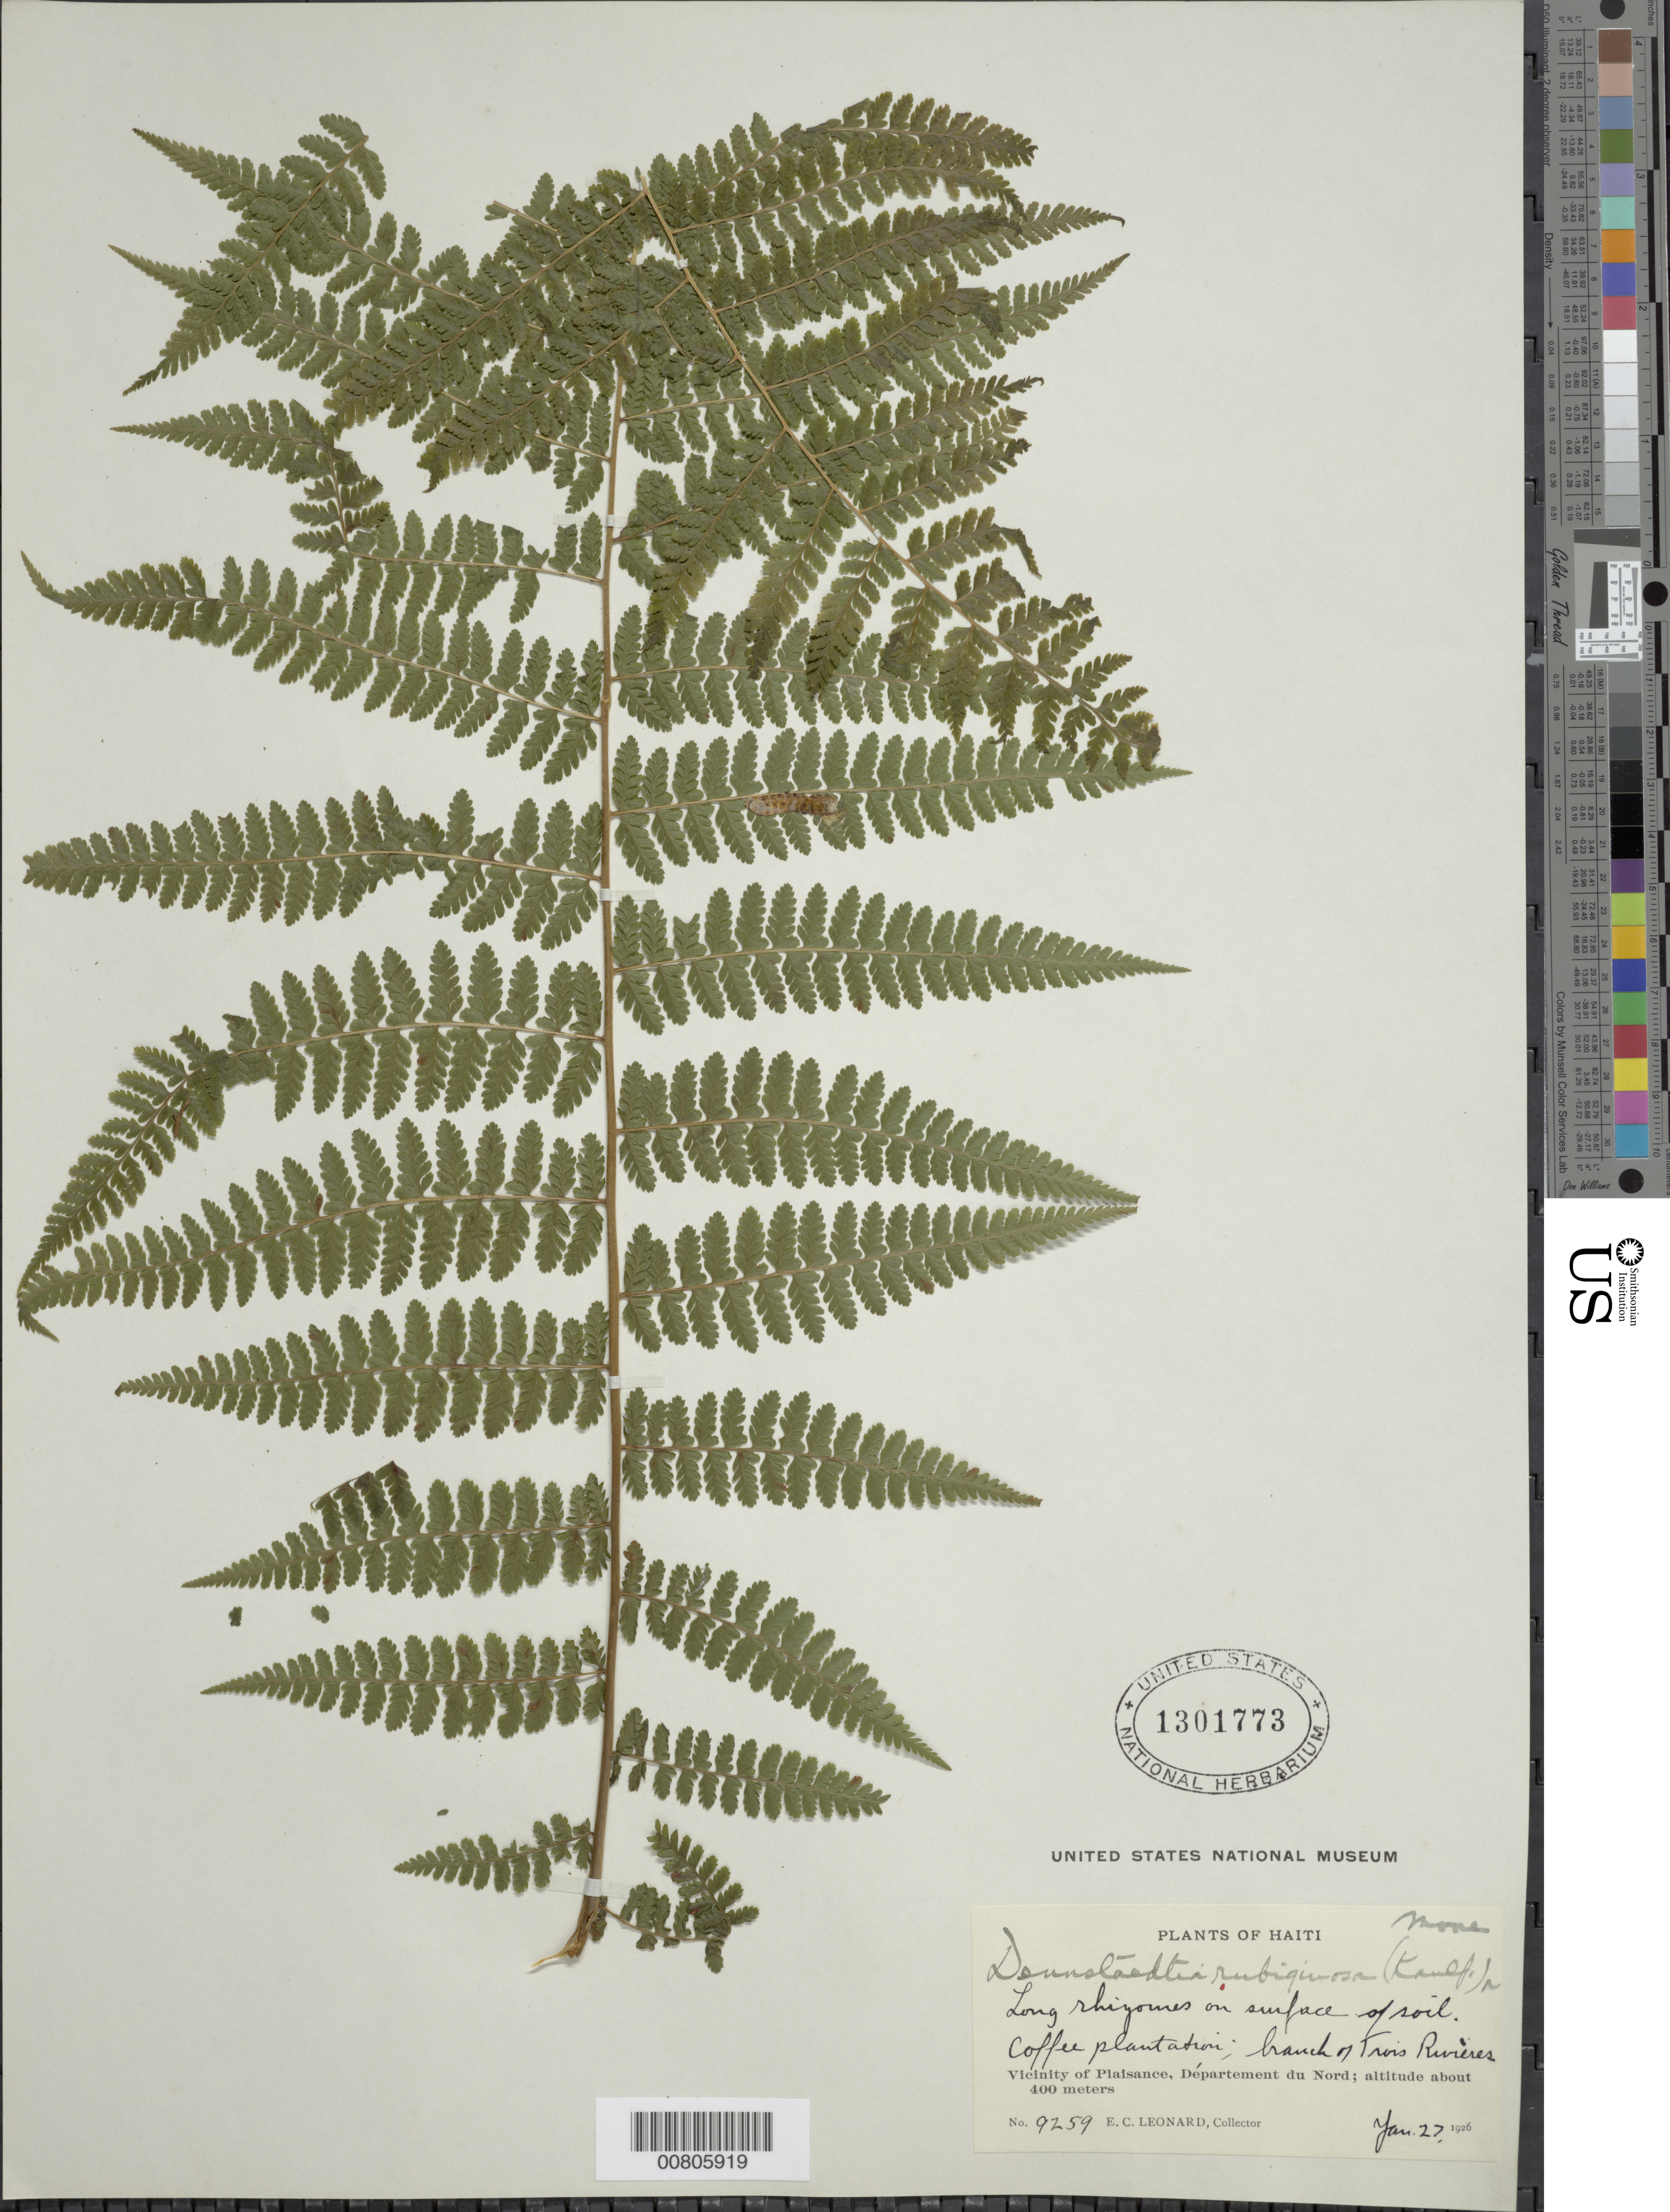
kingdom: Plantae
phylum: Tracheophyta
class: Polypodiopsida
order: Polypodiales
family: Dennstaedtiaceae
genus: Dennstaedtia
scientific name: Dennstaedtia cicutaria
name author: (Sw.) T. Moore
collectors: E. C. Leonard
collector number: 9259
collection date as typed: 27 Jan 1926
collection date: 1926-01-27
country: Haiti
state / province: Nord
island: Hispaniola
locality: Plaisance vicinity, branch of Trois Rivières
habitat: Coffee plantation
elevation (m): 400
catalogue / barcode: US 1301773